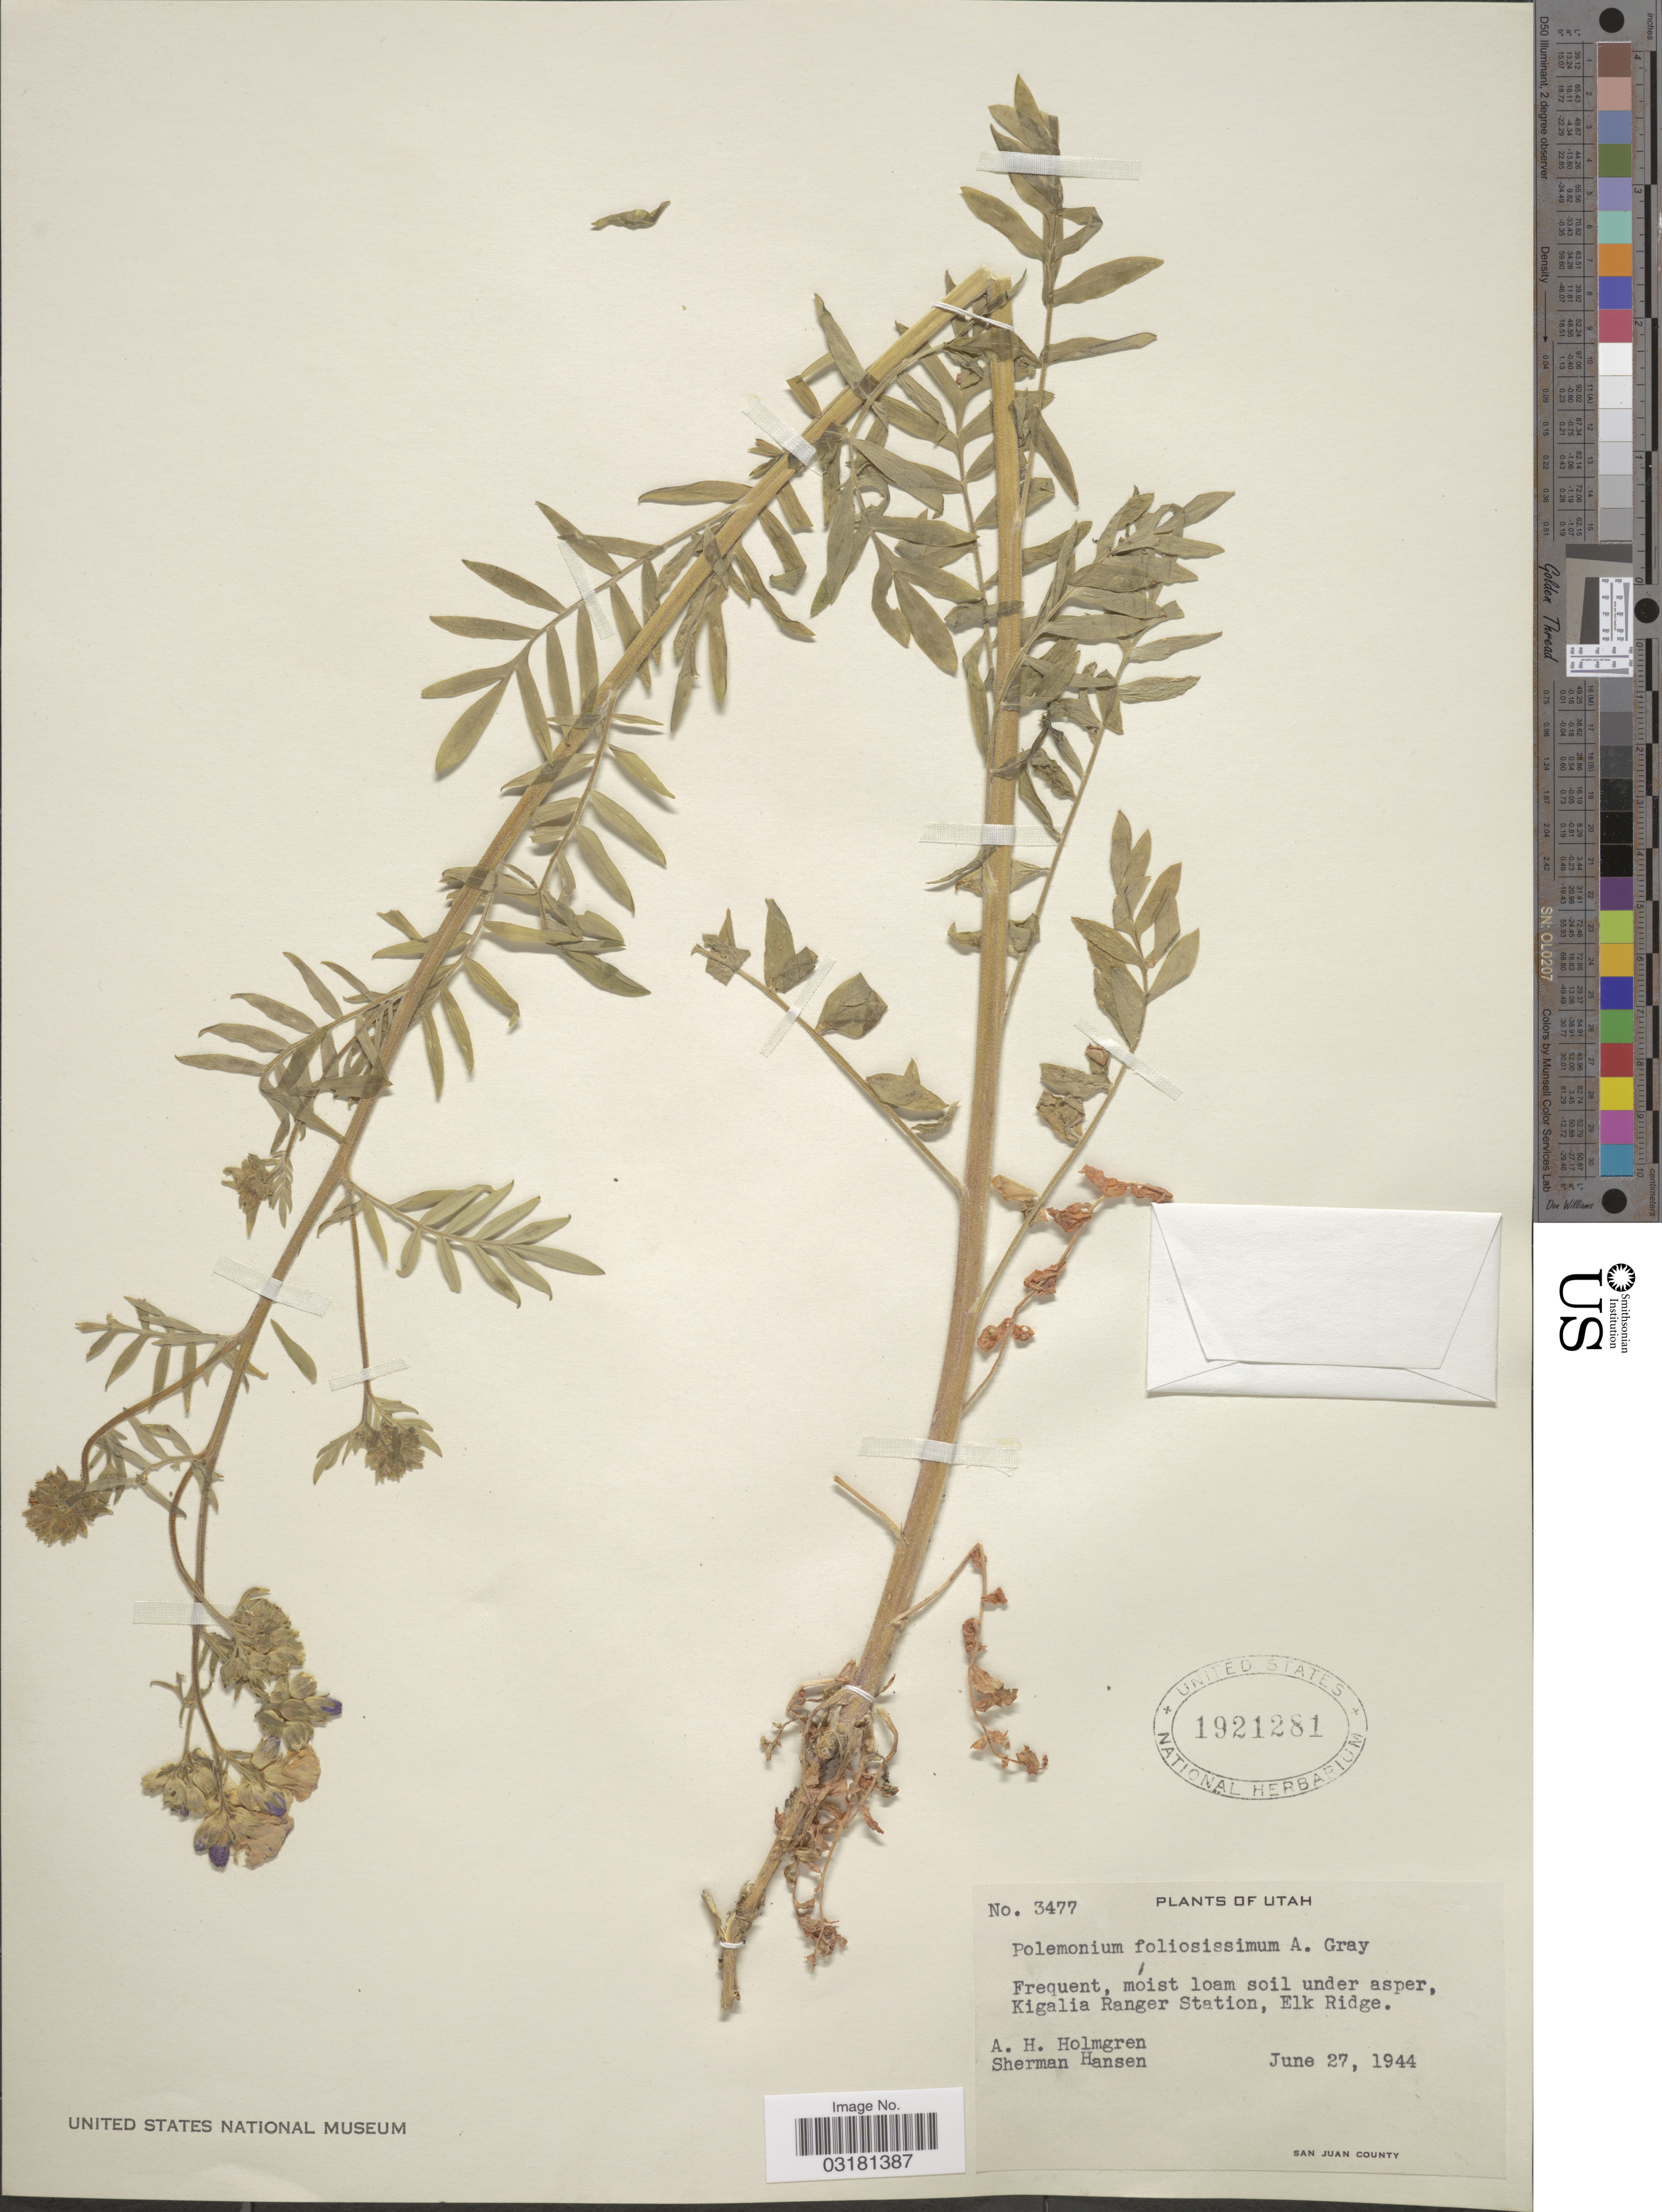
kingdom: Plantae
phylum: Tracheophyta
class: Magnoliopsida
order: Ericales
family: Polemoniaceae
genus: Polemonium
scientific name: Polemonium foliosissimum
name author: A. Gray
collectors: A. H. Holmgren & S. Hansen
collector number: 3477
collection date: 1944-06-27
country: United States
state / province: Utah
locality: Kigalia Ranger Station, Elk Ridge. San Juan County.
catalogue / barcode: US 1921281